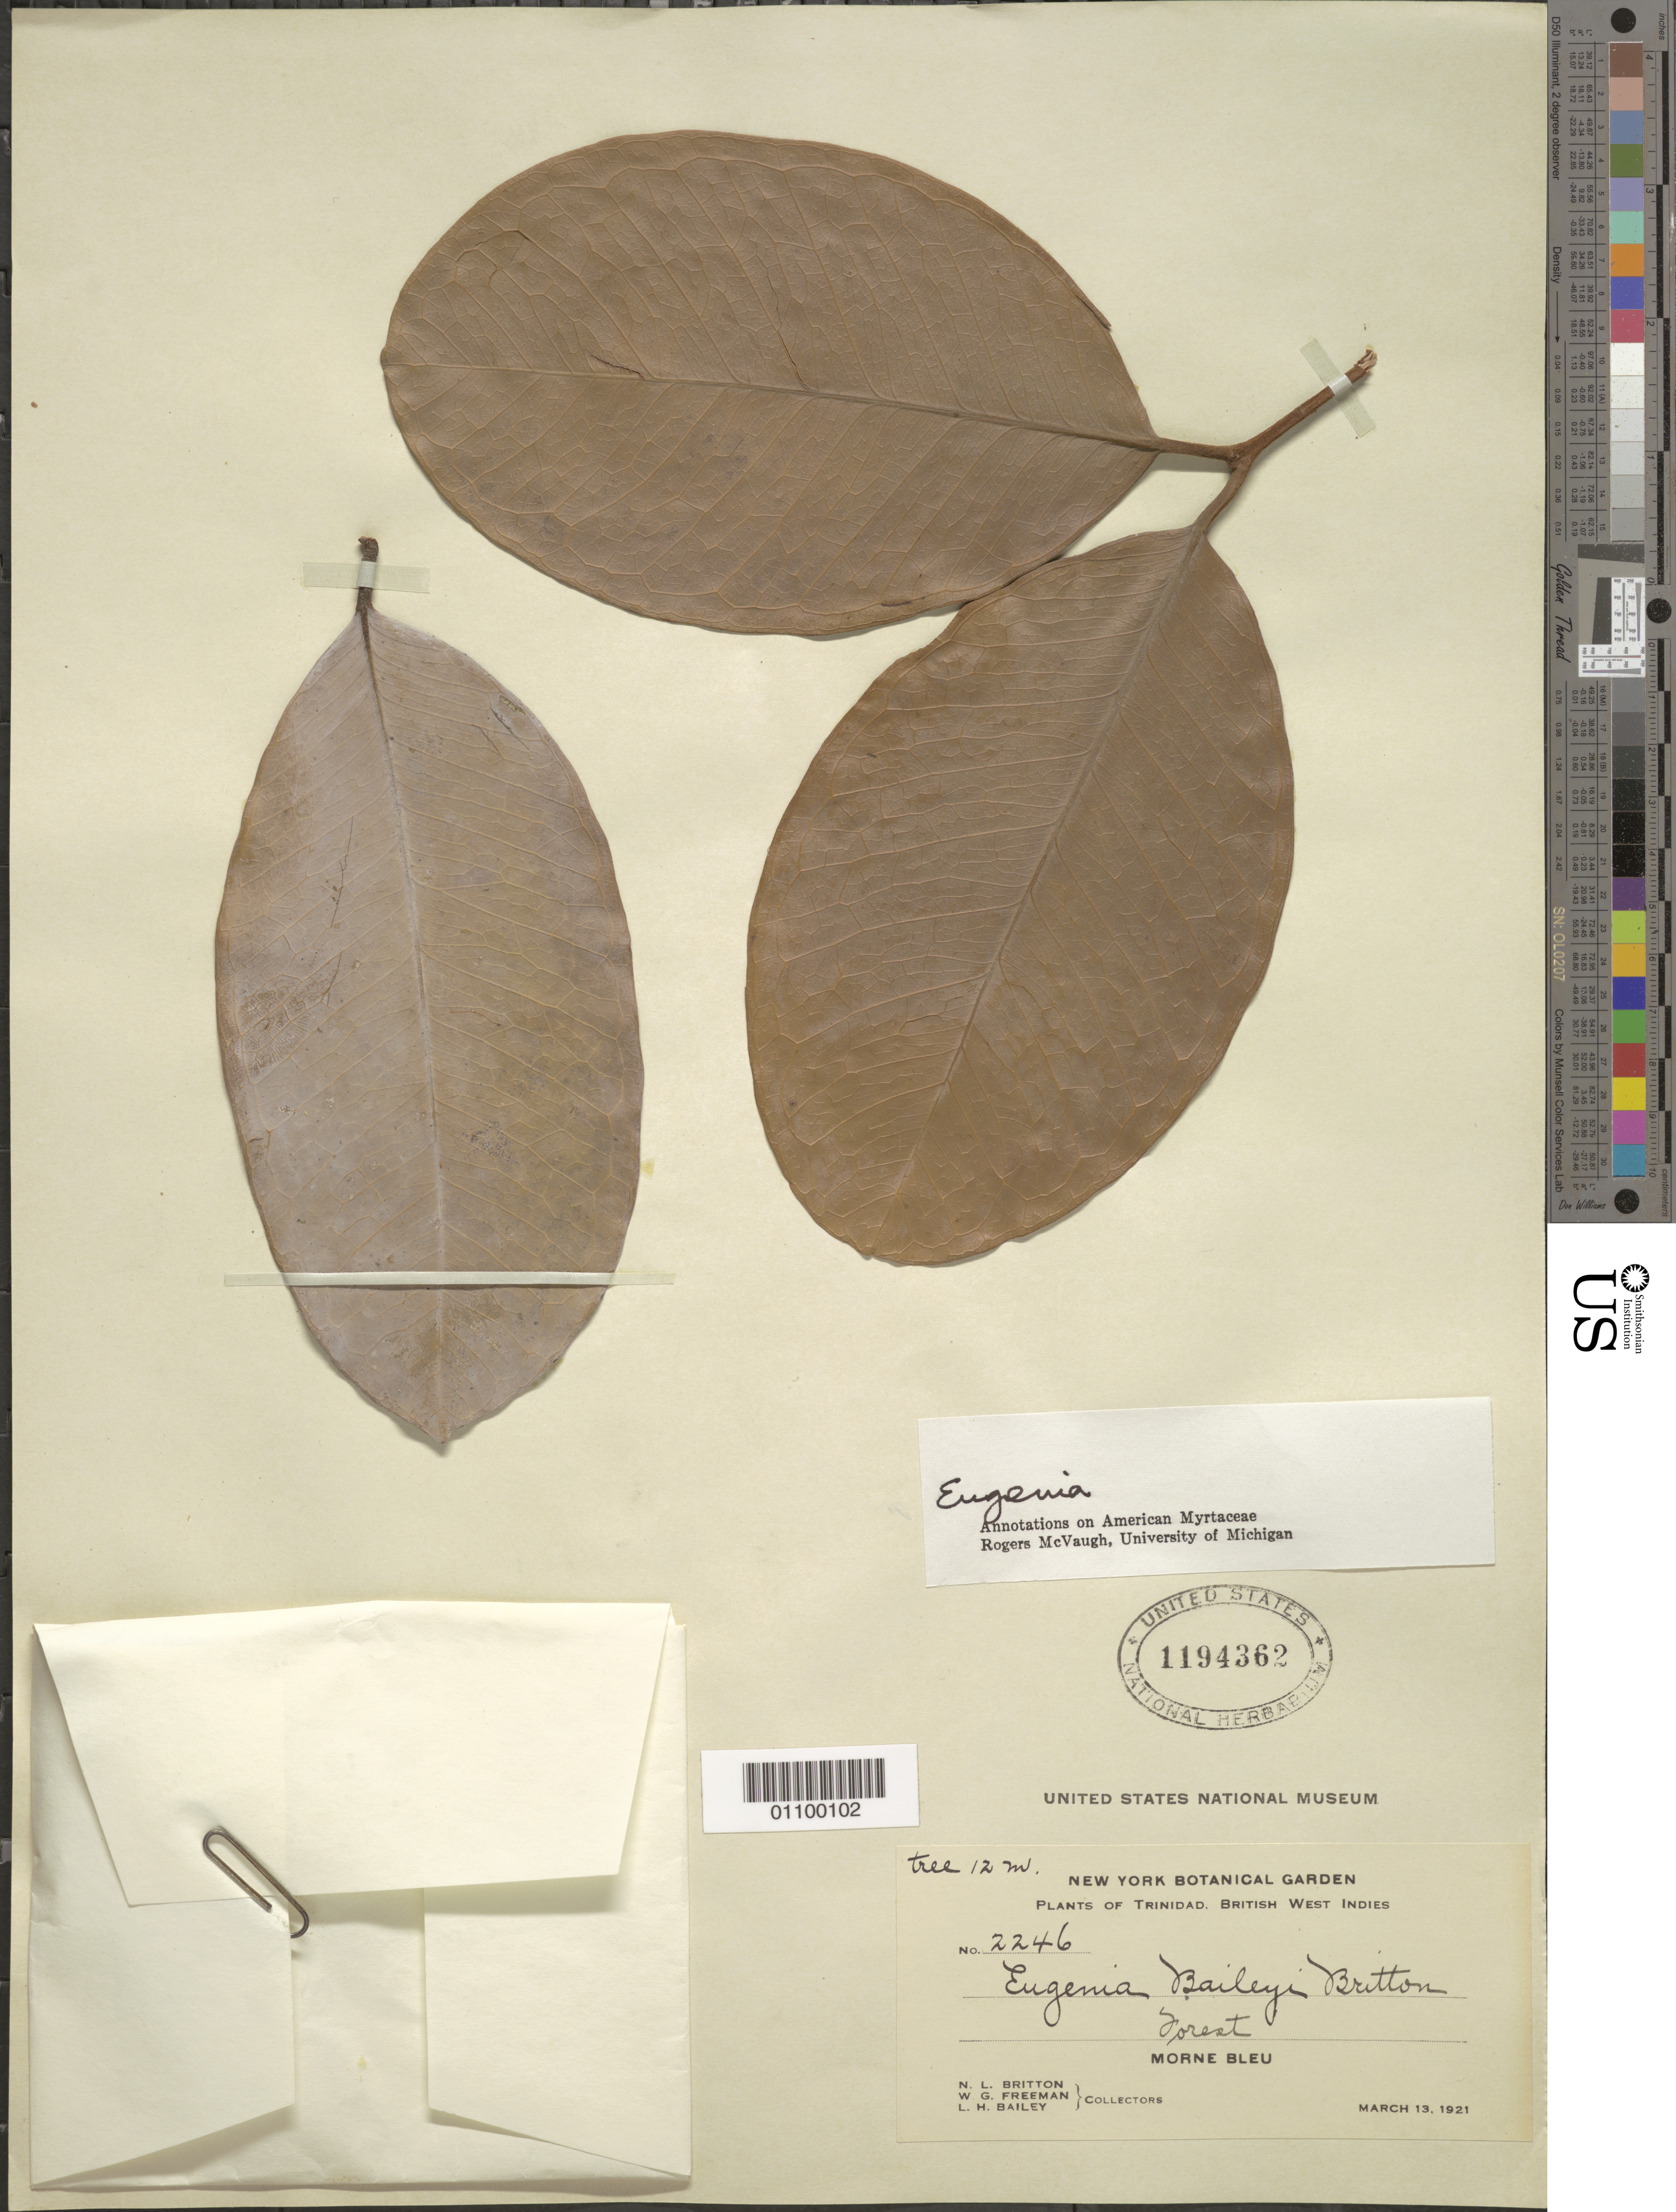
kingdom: Plantae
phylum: Tracheophyta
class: Magnoliopsida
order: Myrtales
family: Myrtaceae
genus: Eugenia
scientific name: Eugenia baileyi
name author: Britton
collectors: N. Britton, W. Freeman & L. H. Bailey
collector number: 2246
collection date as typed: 13 Mar 1921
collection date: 1921-03-13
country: Trinidad and Tobago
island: Trinidad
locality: Morne Bleu, Forest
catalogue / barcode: US 1194362